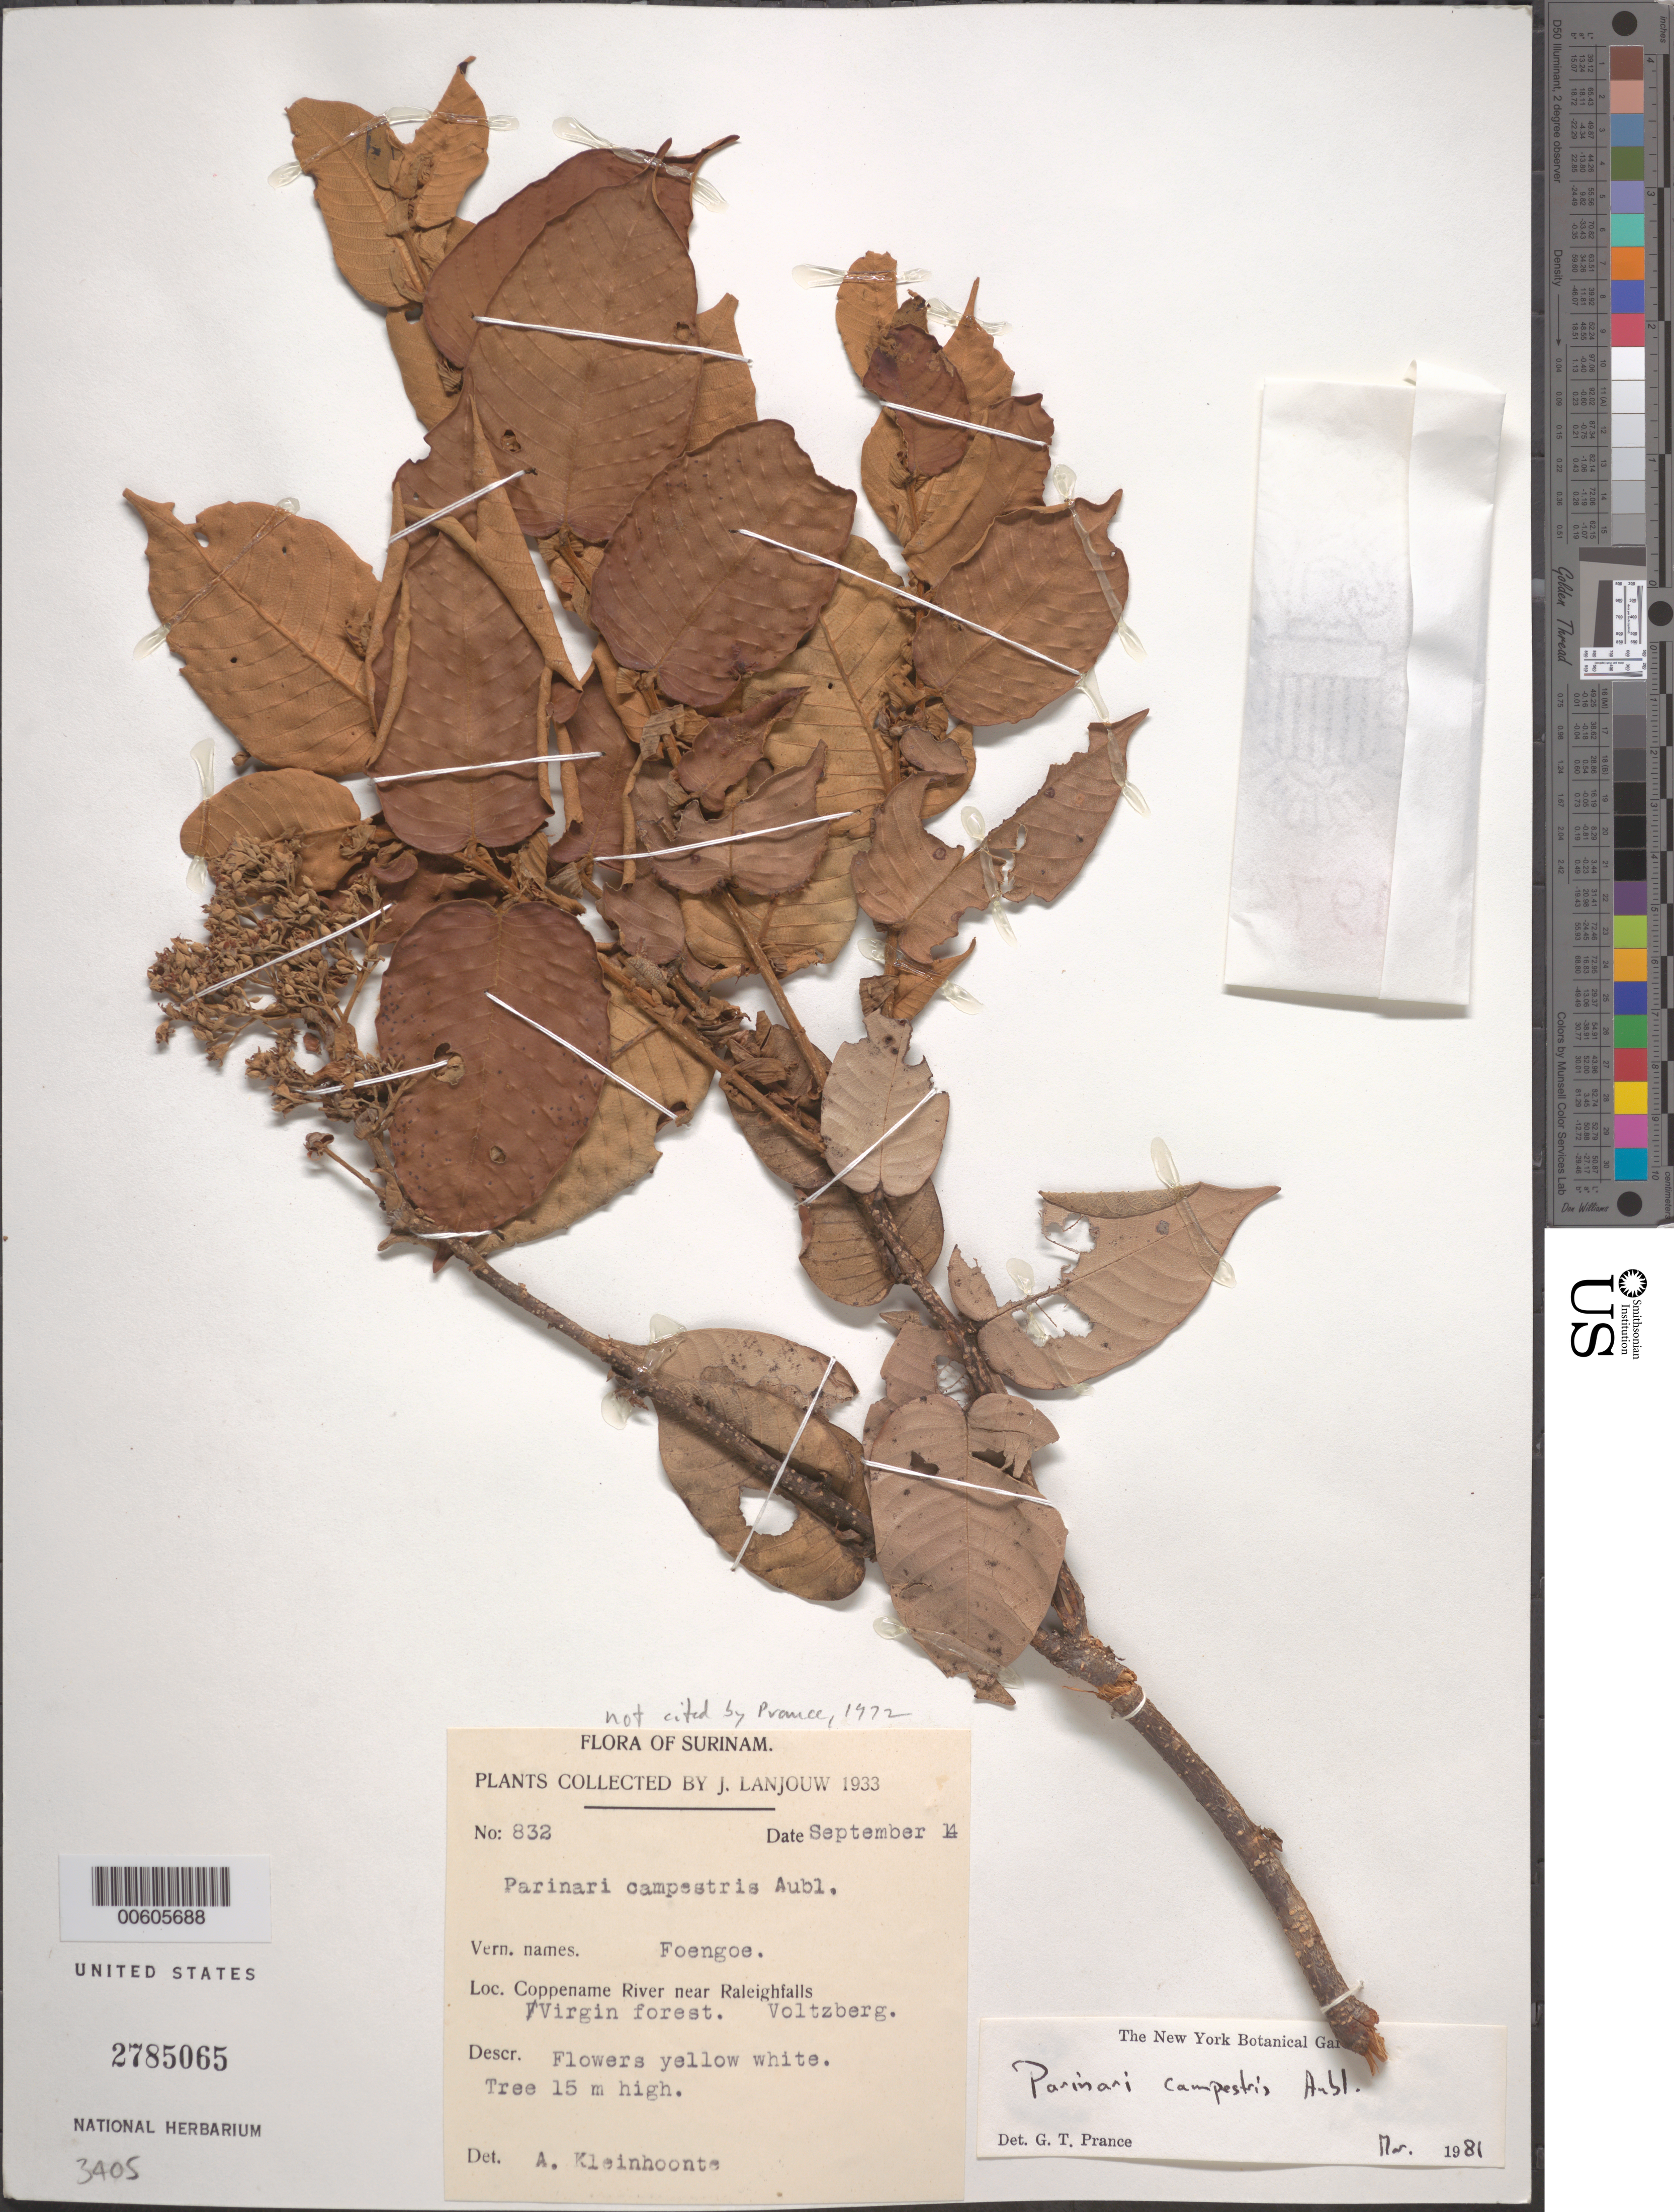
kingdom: Plantae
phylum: Tracheophyta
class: Magnoliopsida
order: Malpighiales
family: Chrysobalanaceae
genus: Parinari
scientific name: Parinari campestris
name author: Aubl.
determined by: Prance, G. T.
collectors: J. Lanjouw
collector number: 832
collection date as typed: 4-Sep-33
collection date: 1933-09-04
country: Suriname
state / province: Saramacca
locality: Coppename R., near Raleigh Falls, Voltzberg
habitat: Virgin forest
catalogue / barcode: US 2785065